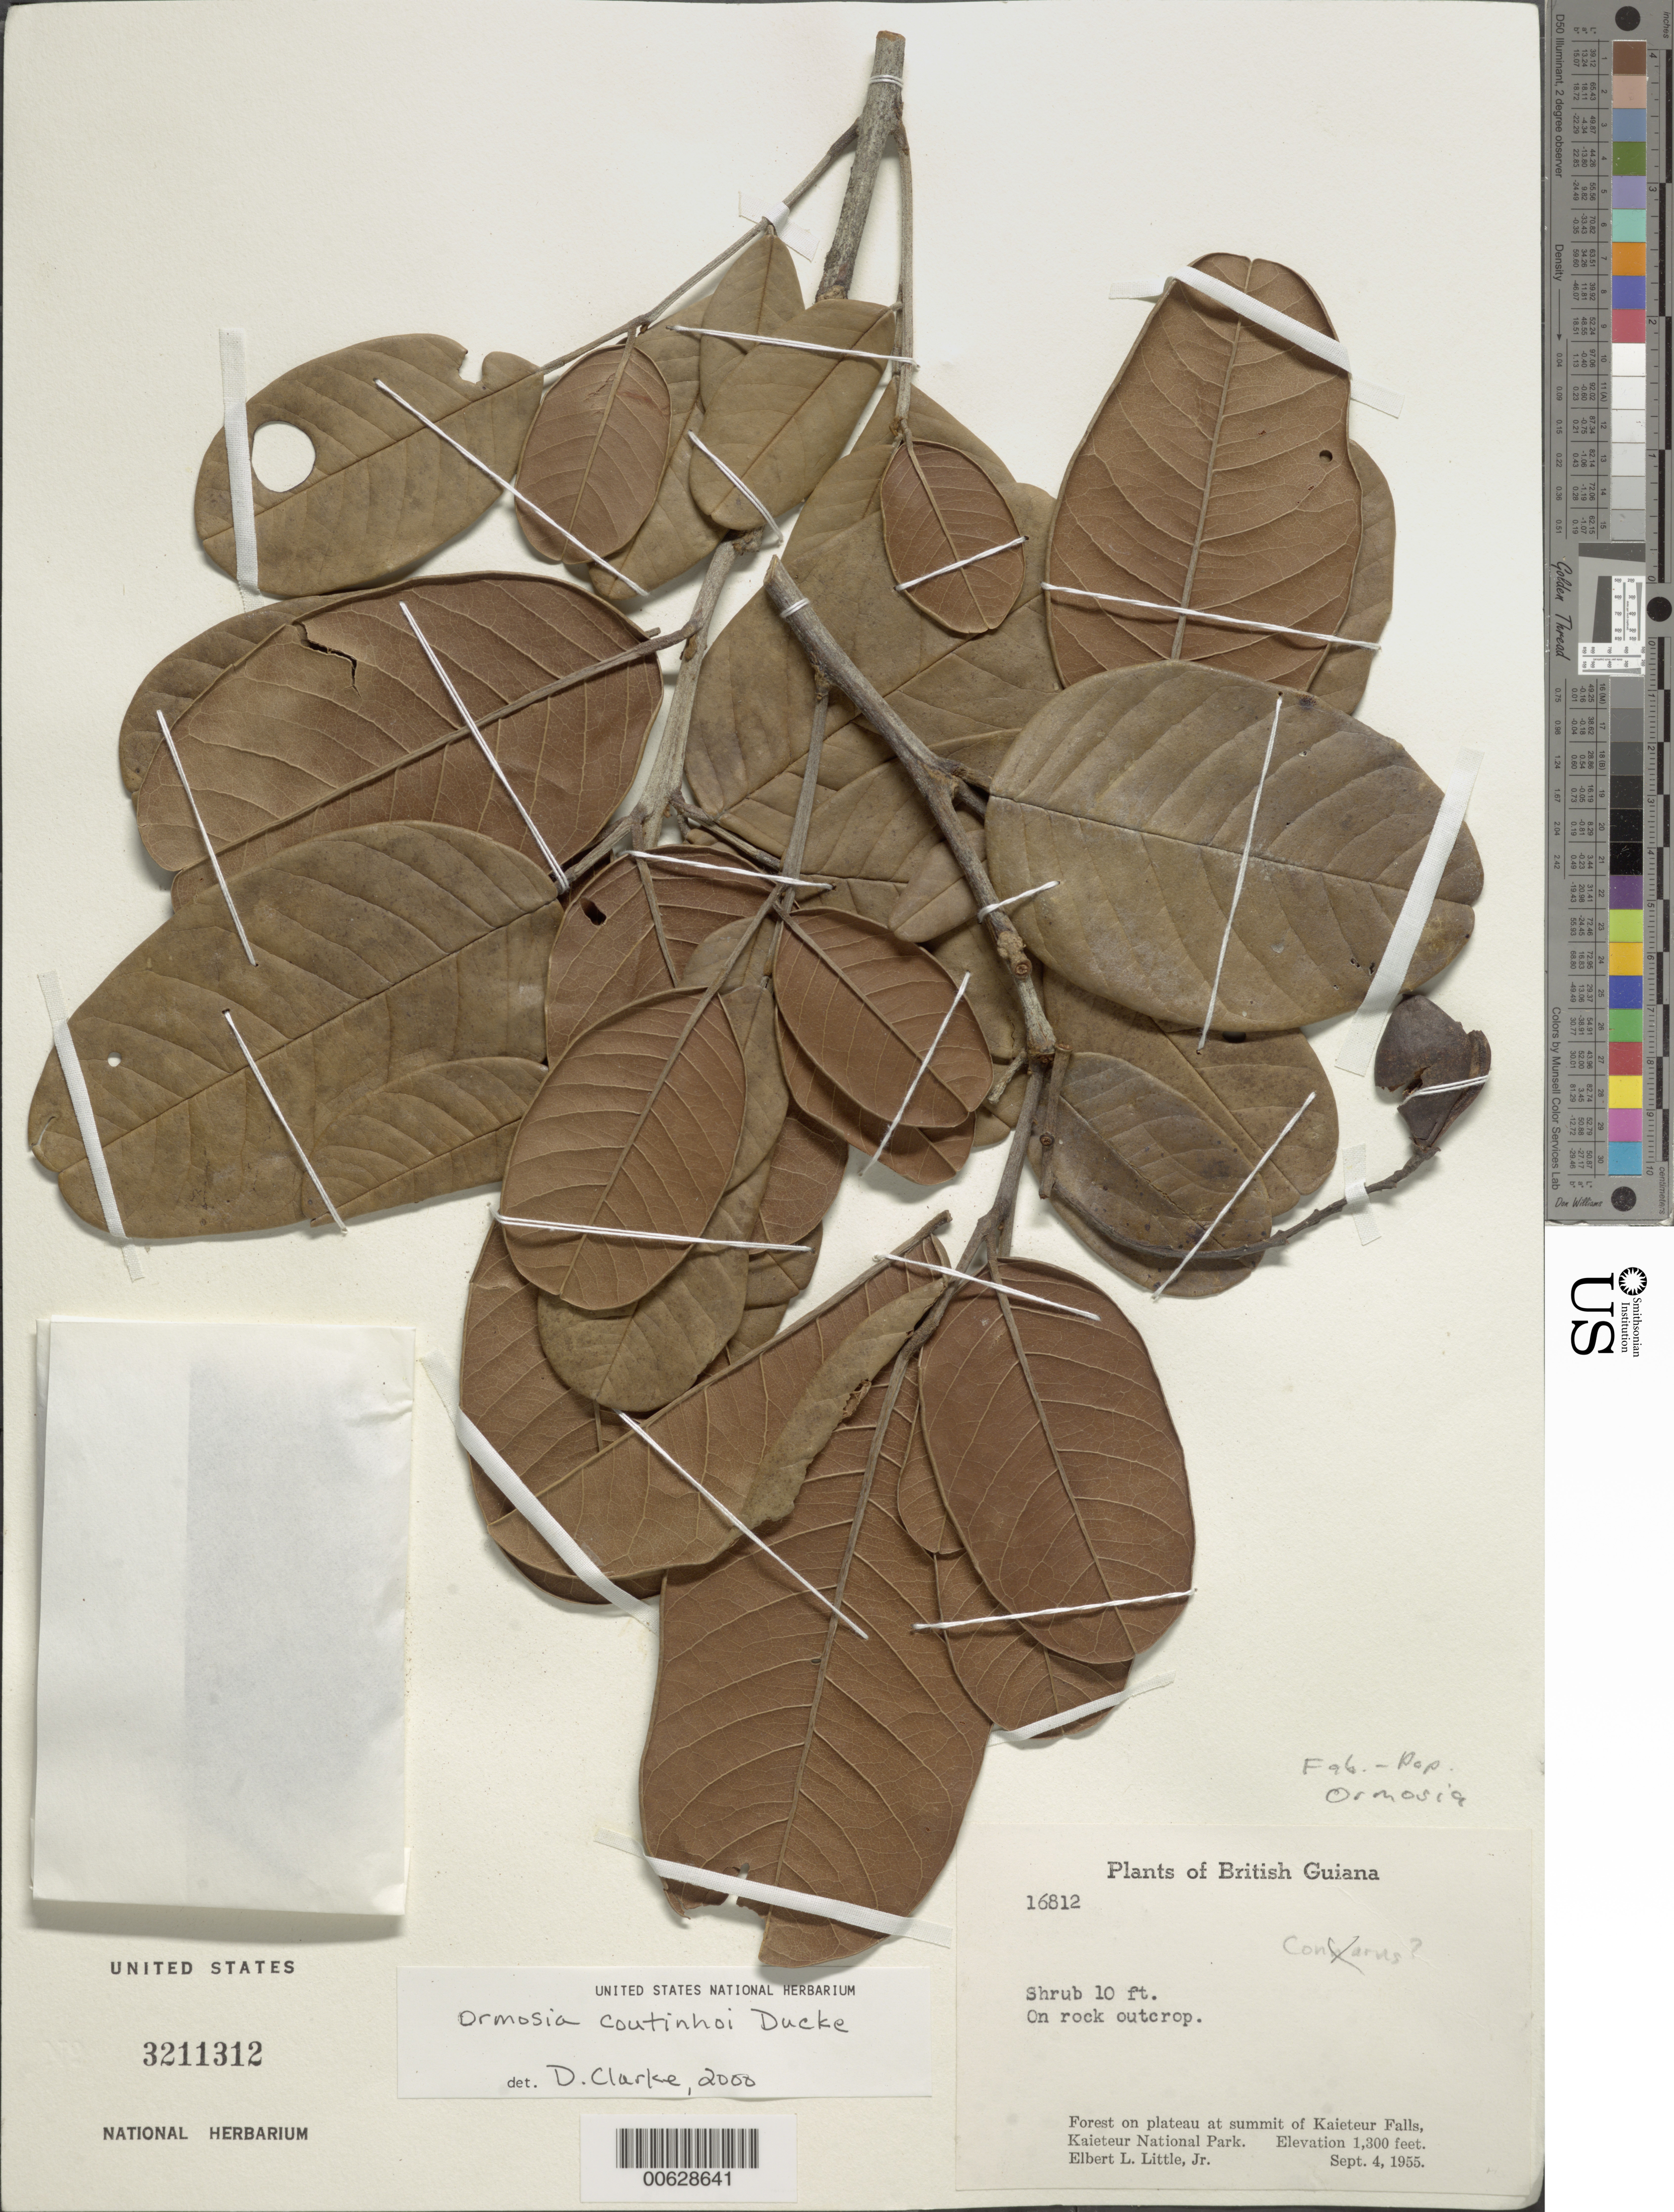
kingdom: Plantae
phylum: Tracheophyta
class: Magnoliopsida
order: Fabales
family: Fabaceae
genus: Ormosia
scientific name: Ormosia coutinhoi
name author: Ducke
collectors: E. L. Little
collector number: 16812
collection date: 1955-09-04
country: Guyana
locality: British Guaina;, Forest on plateau at summit of Kaieteur Falls, Kaieteur National Park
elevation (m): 396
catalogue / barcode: US 3211312